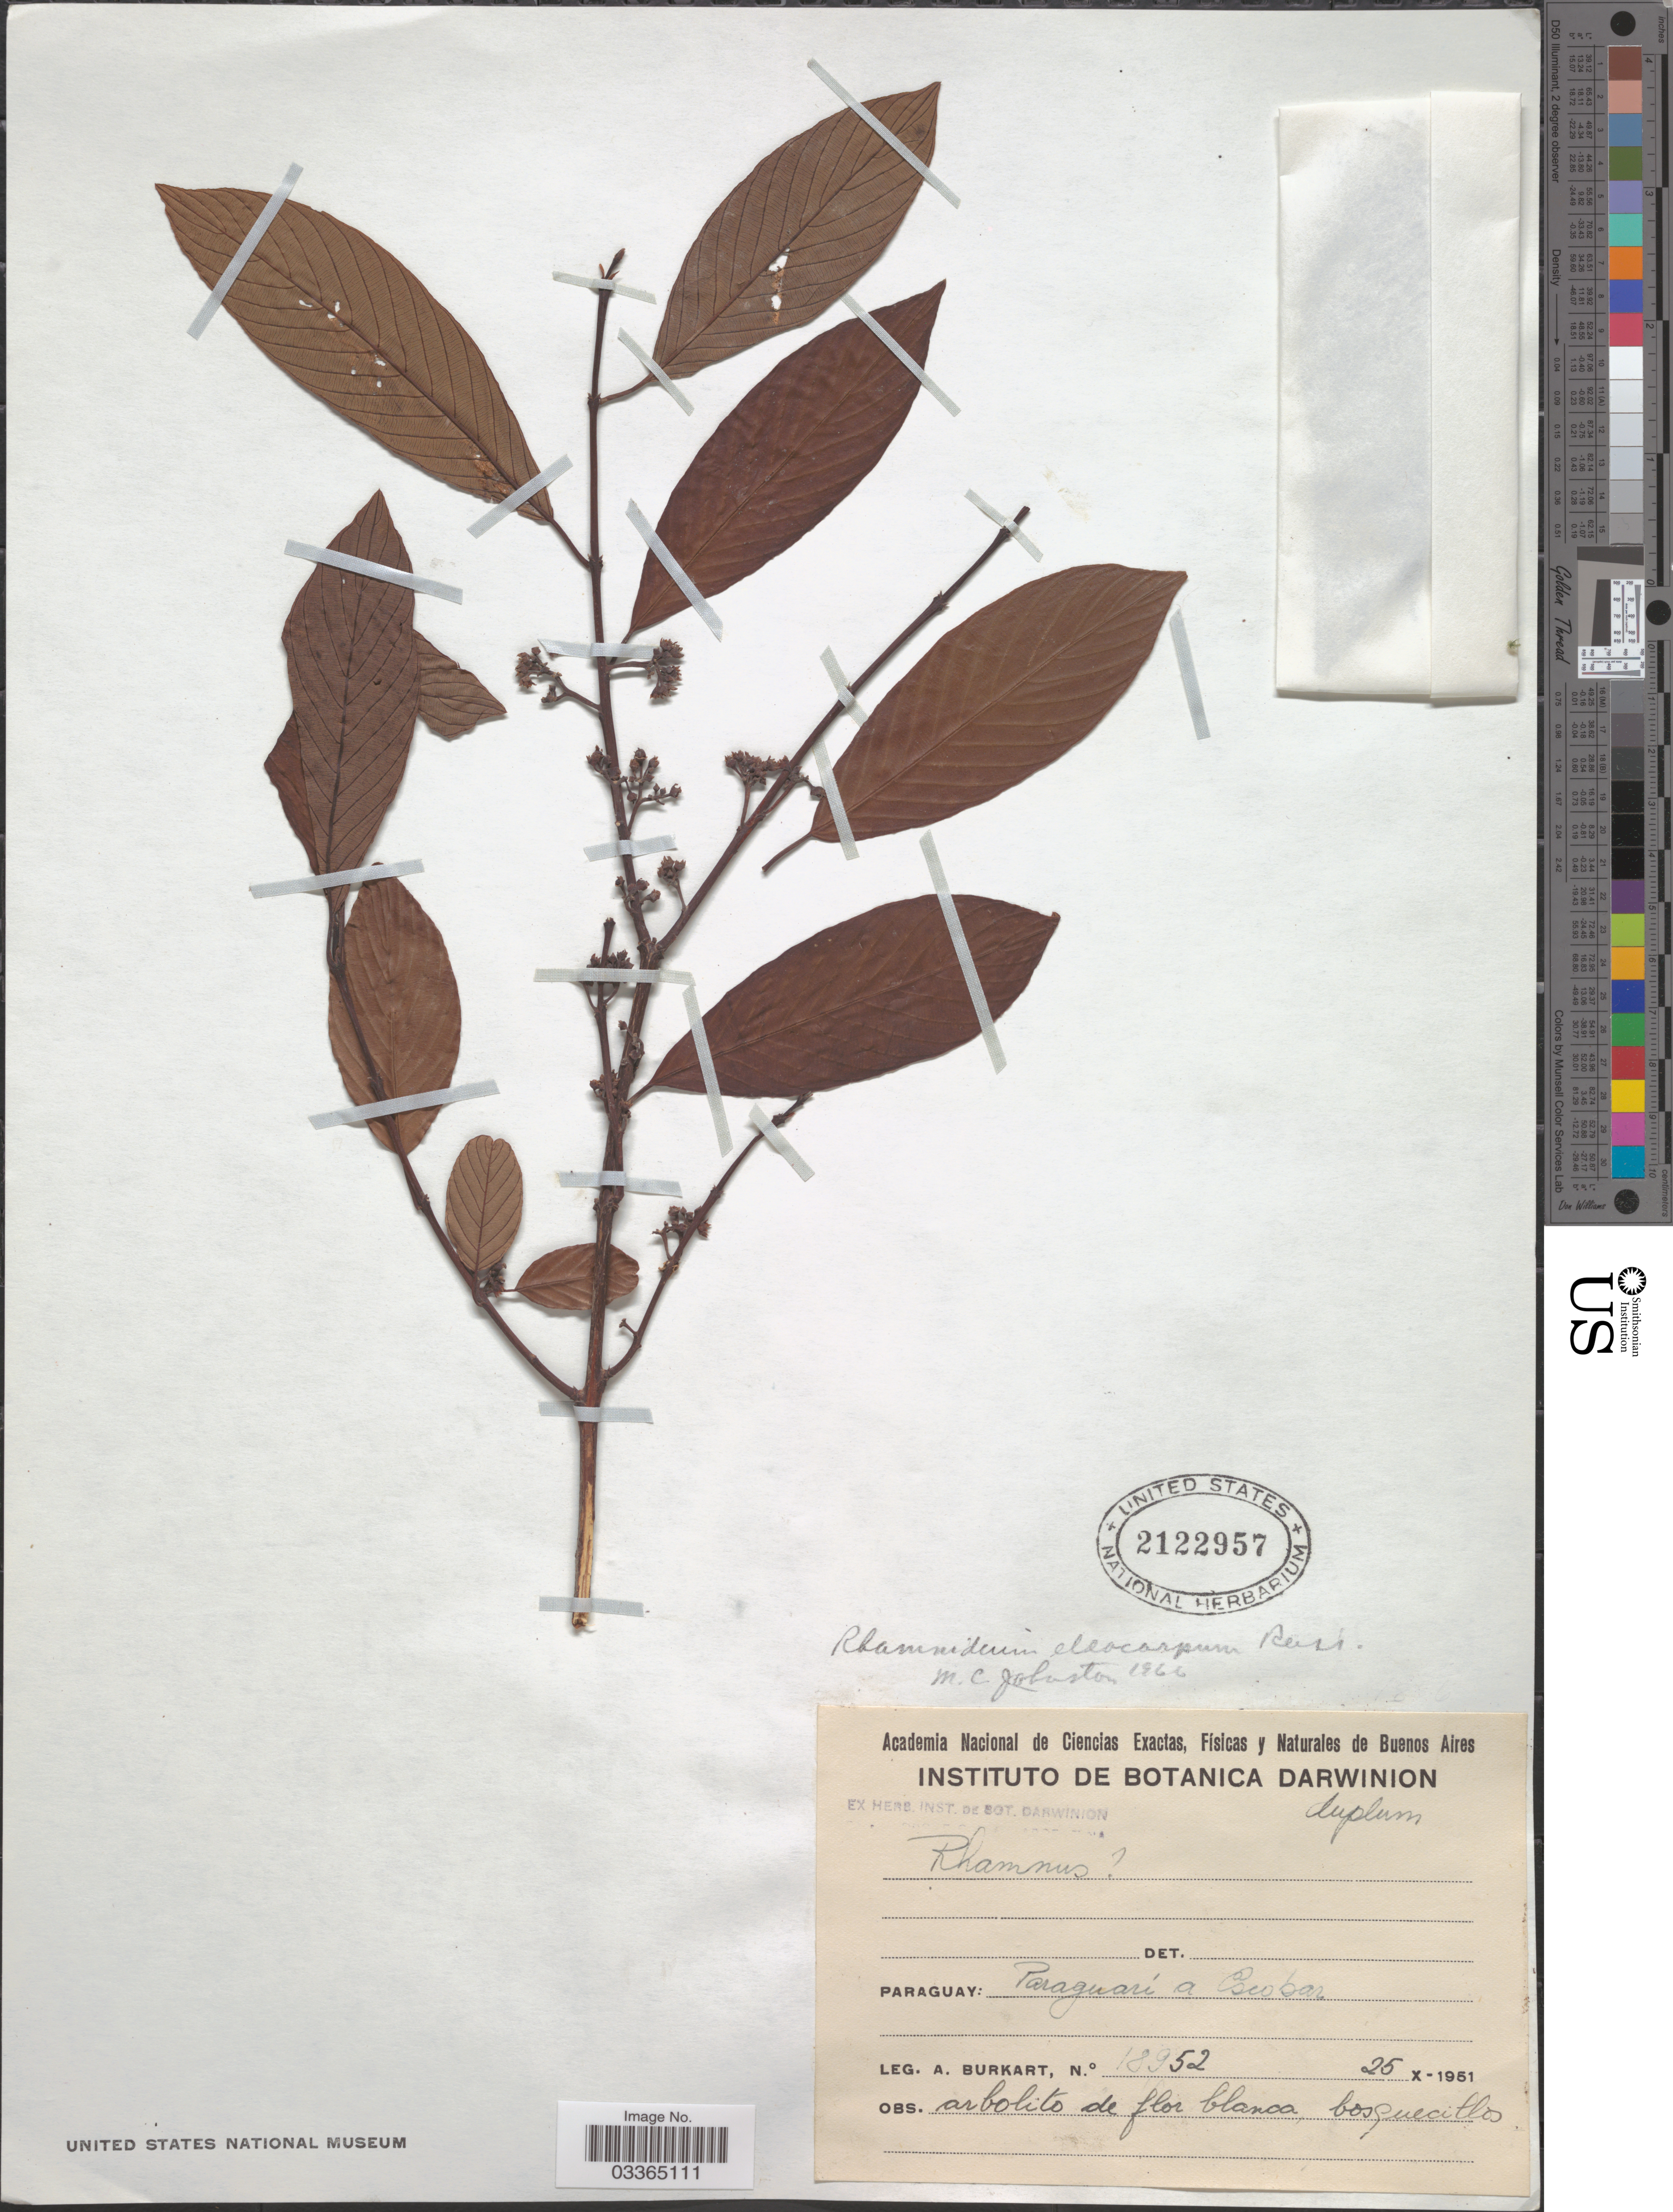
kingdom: Plantae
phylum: Tracheophyta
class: Magnoliopsida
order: Rosales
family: Rhamnaceae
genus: Rhamnidium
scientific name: Rhamnidium elaeocarpum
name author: Reissek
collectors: A. E. Burkart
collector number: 18952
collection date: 1951-10-25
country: Paraguay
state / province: Paraguari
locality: Paraguarí a Escobar.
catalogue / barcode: US 2122957